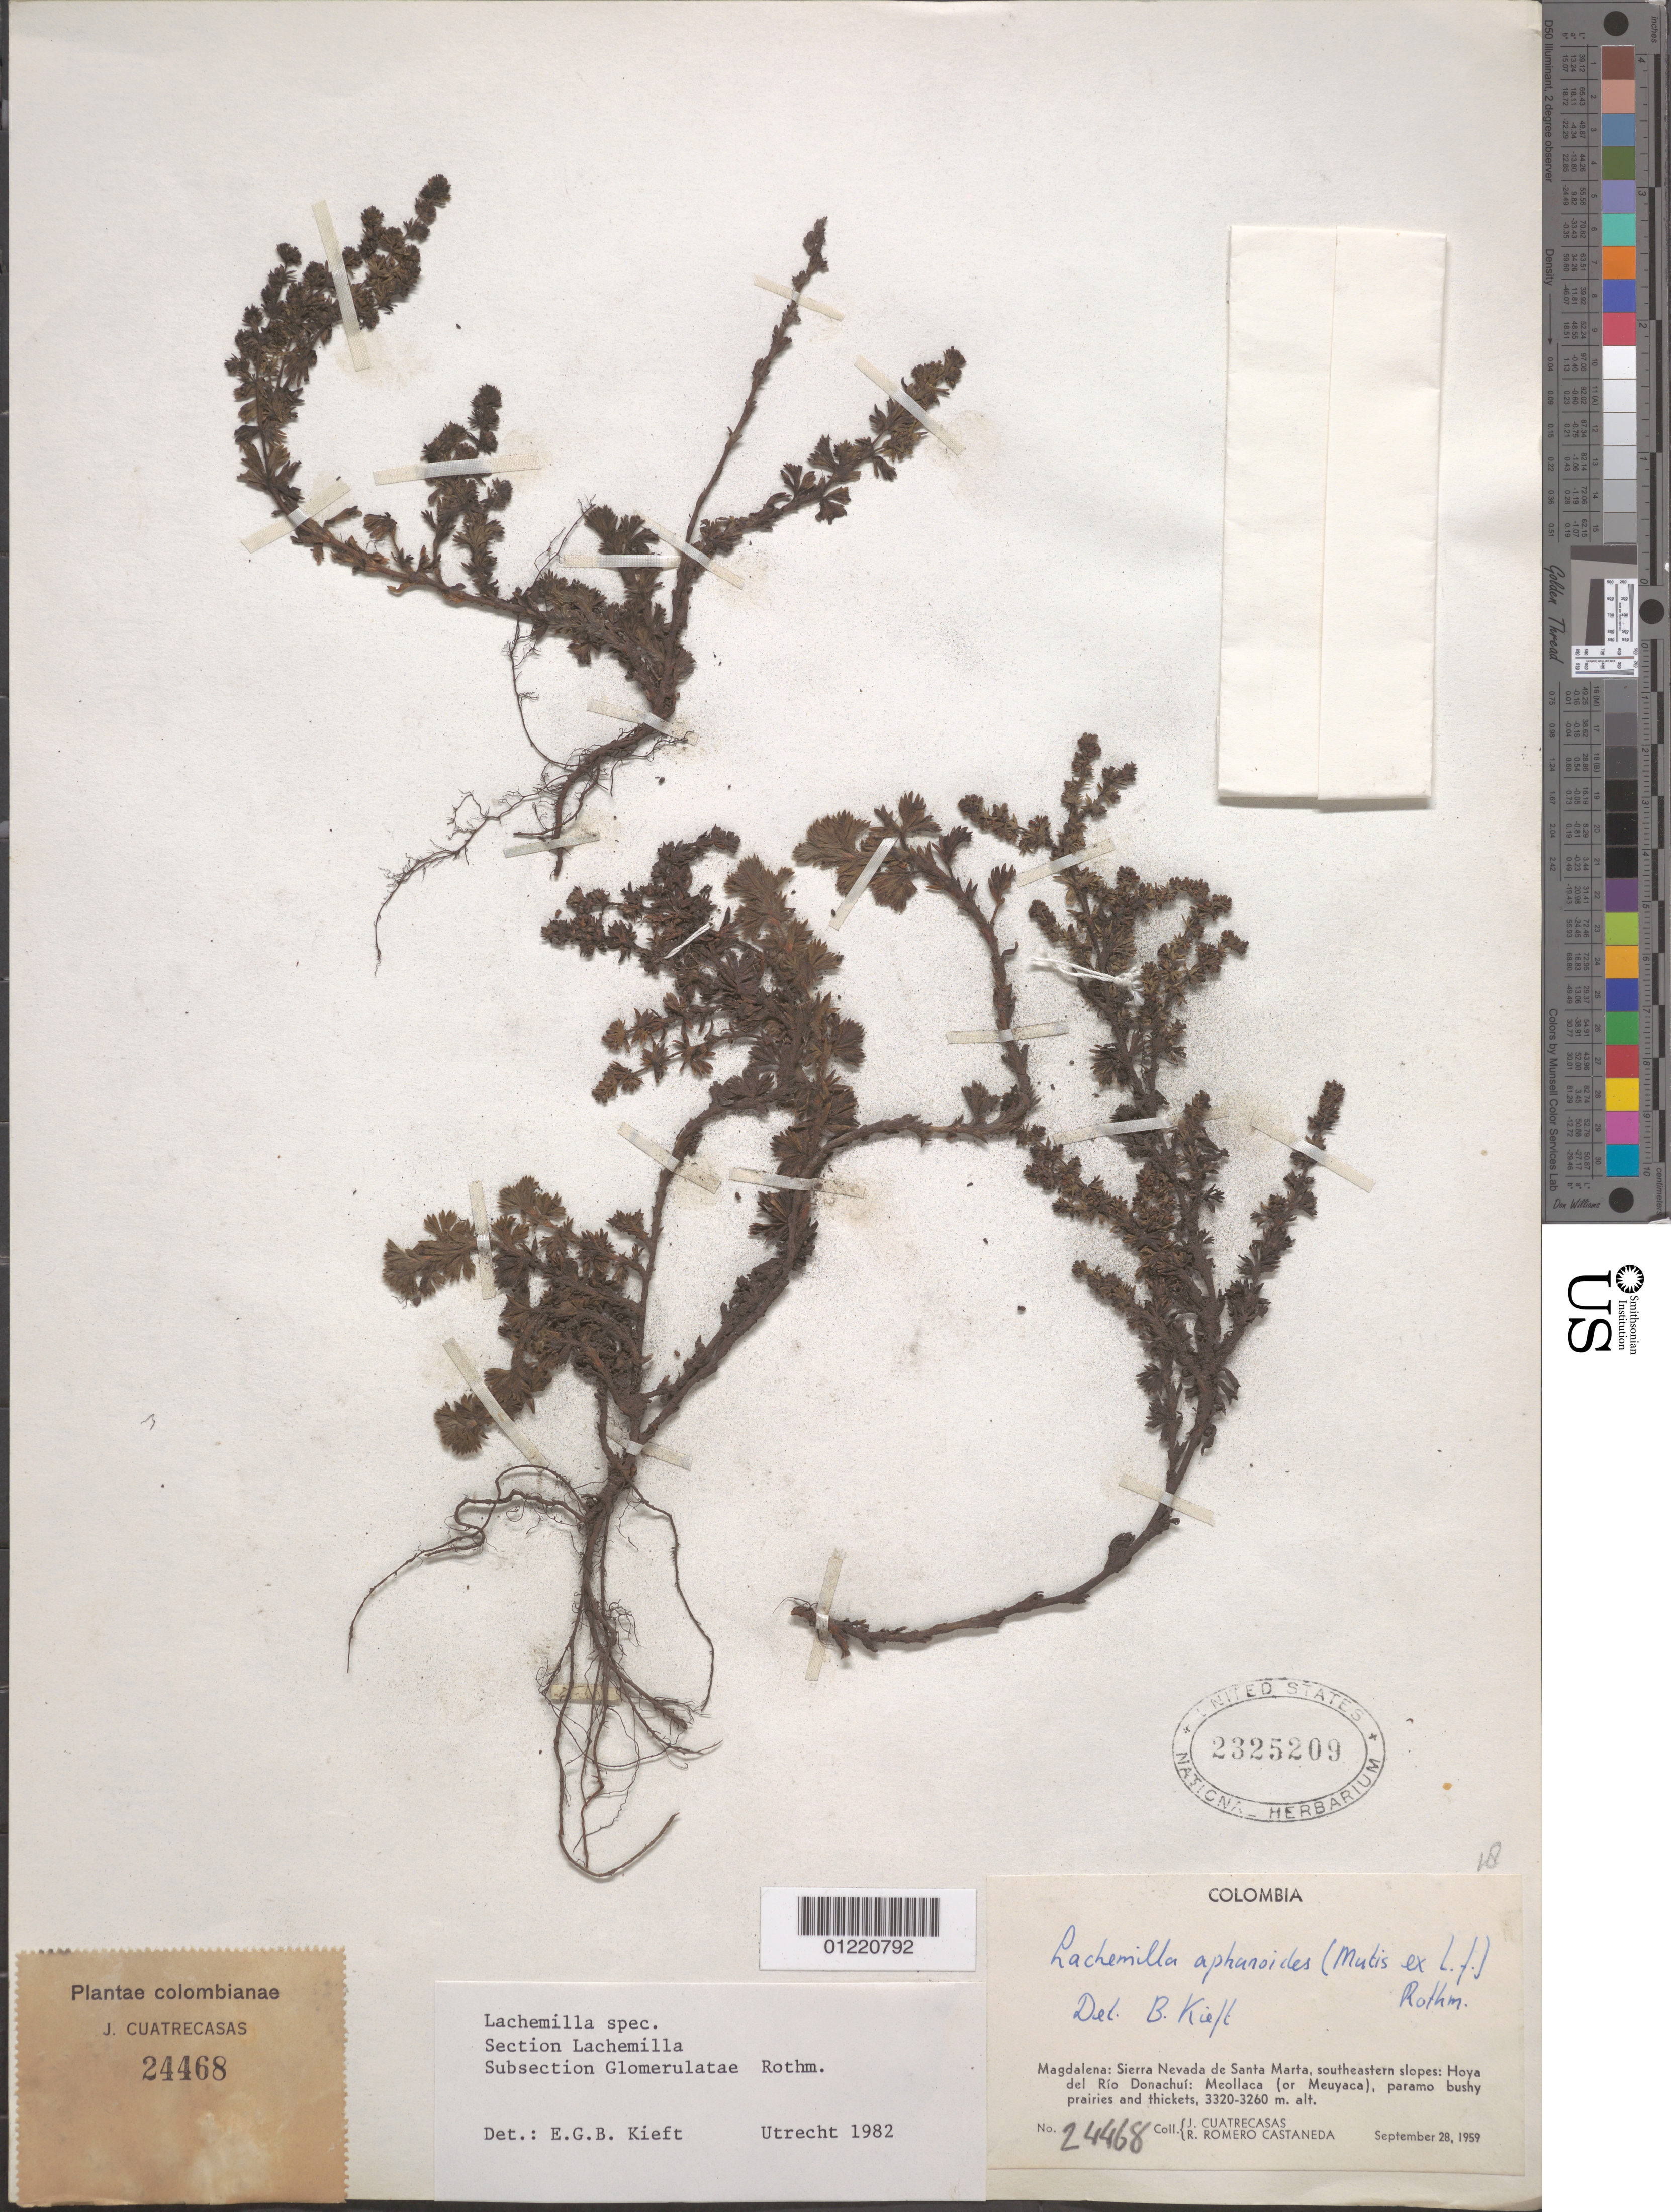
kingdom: Plantae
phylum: Tracheophyta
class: Magnoliopsida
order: Rosales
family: Rosaceae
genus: Lachemilla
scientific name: Lachemilla sp.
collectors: J. Cuatrecasas & R. Romero Castañeda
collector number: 24468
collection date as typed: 28 Sep 1959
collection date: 1959-09-28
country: Colombia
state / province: Magdalena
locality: Sierra Nevada de Santa Marta, SE slope, Hoya del Rio Donachui, Meollaca (or Meuyaca).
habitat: paramo bushy prairies and thickets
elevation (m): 3260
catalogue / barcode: US 2325209